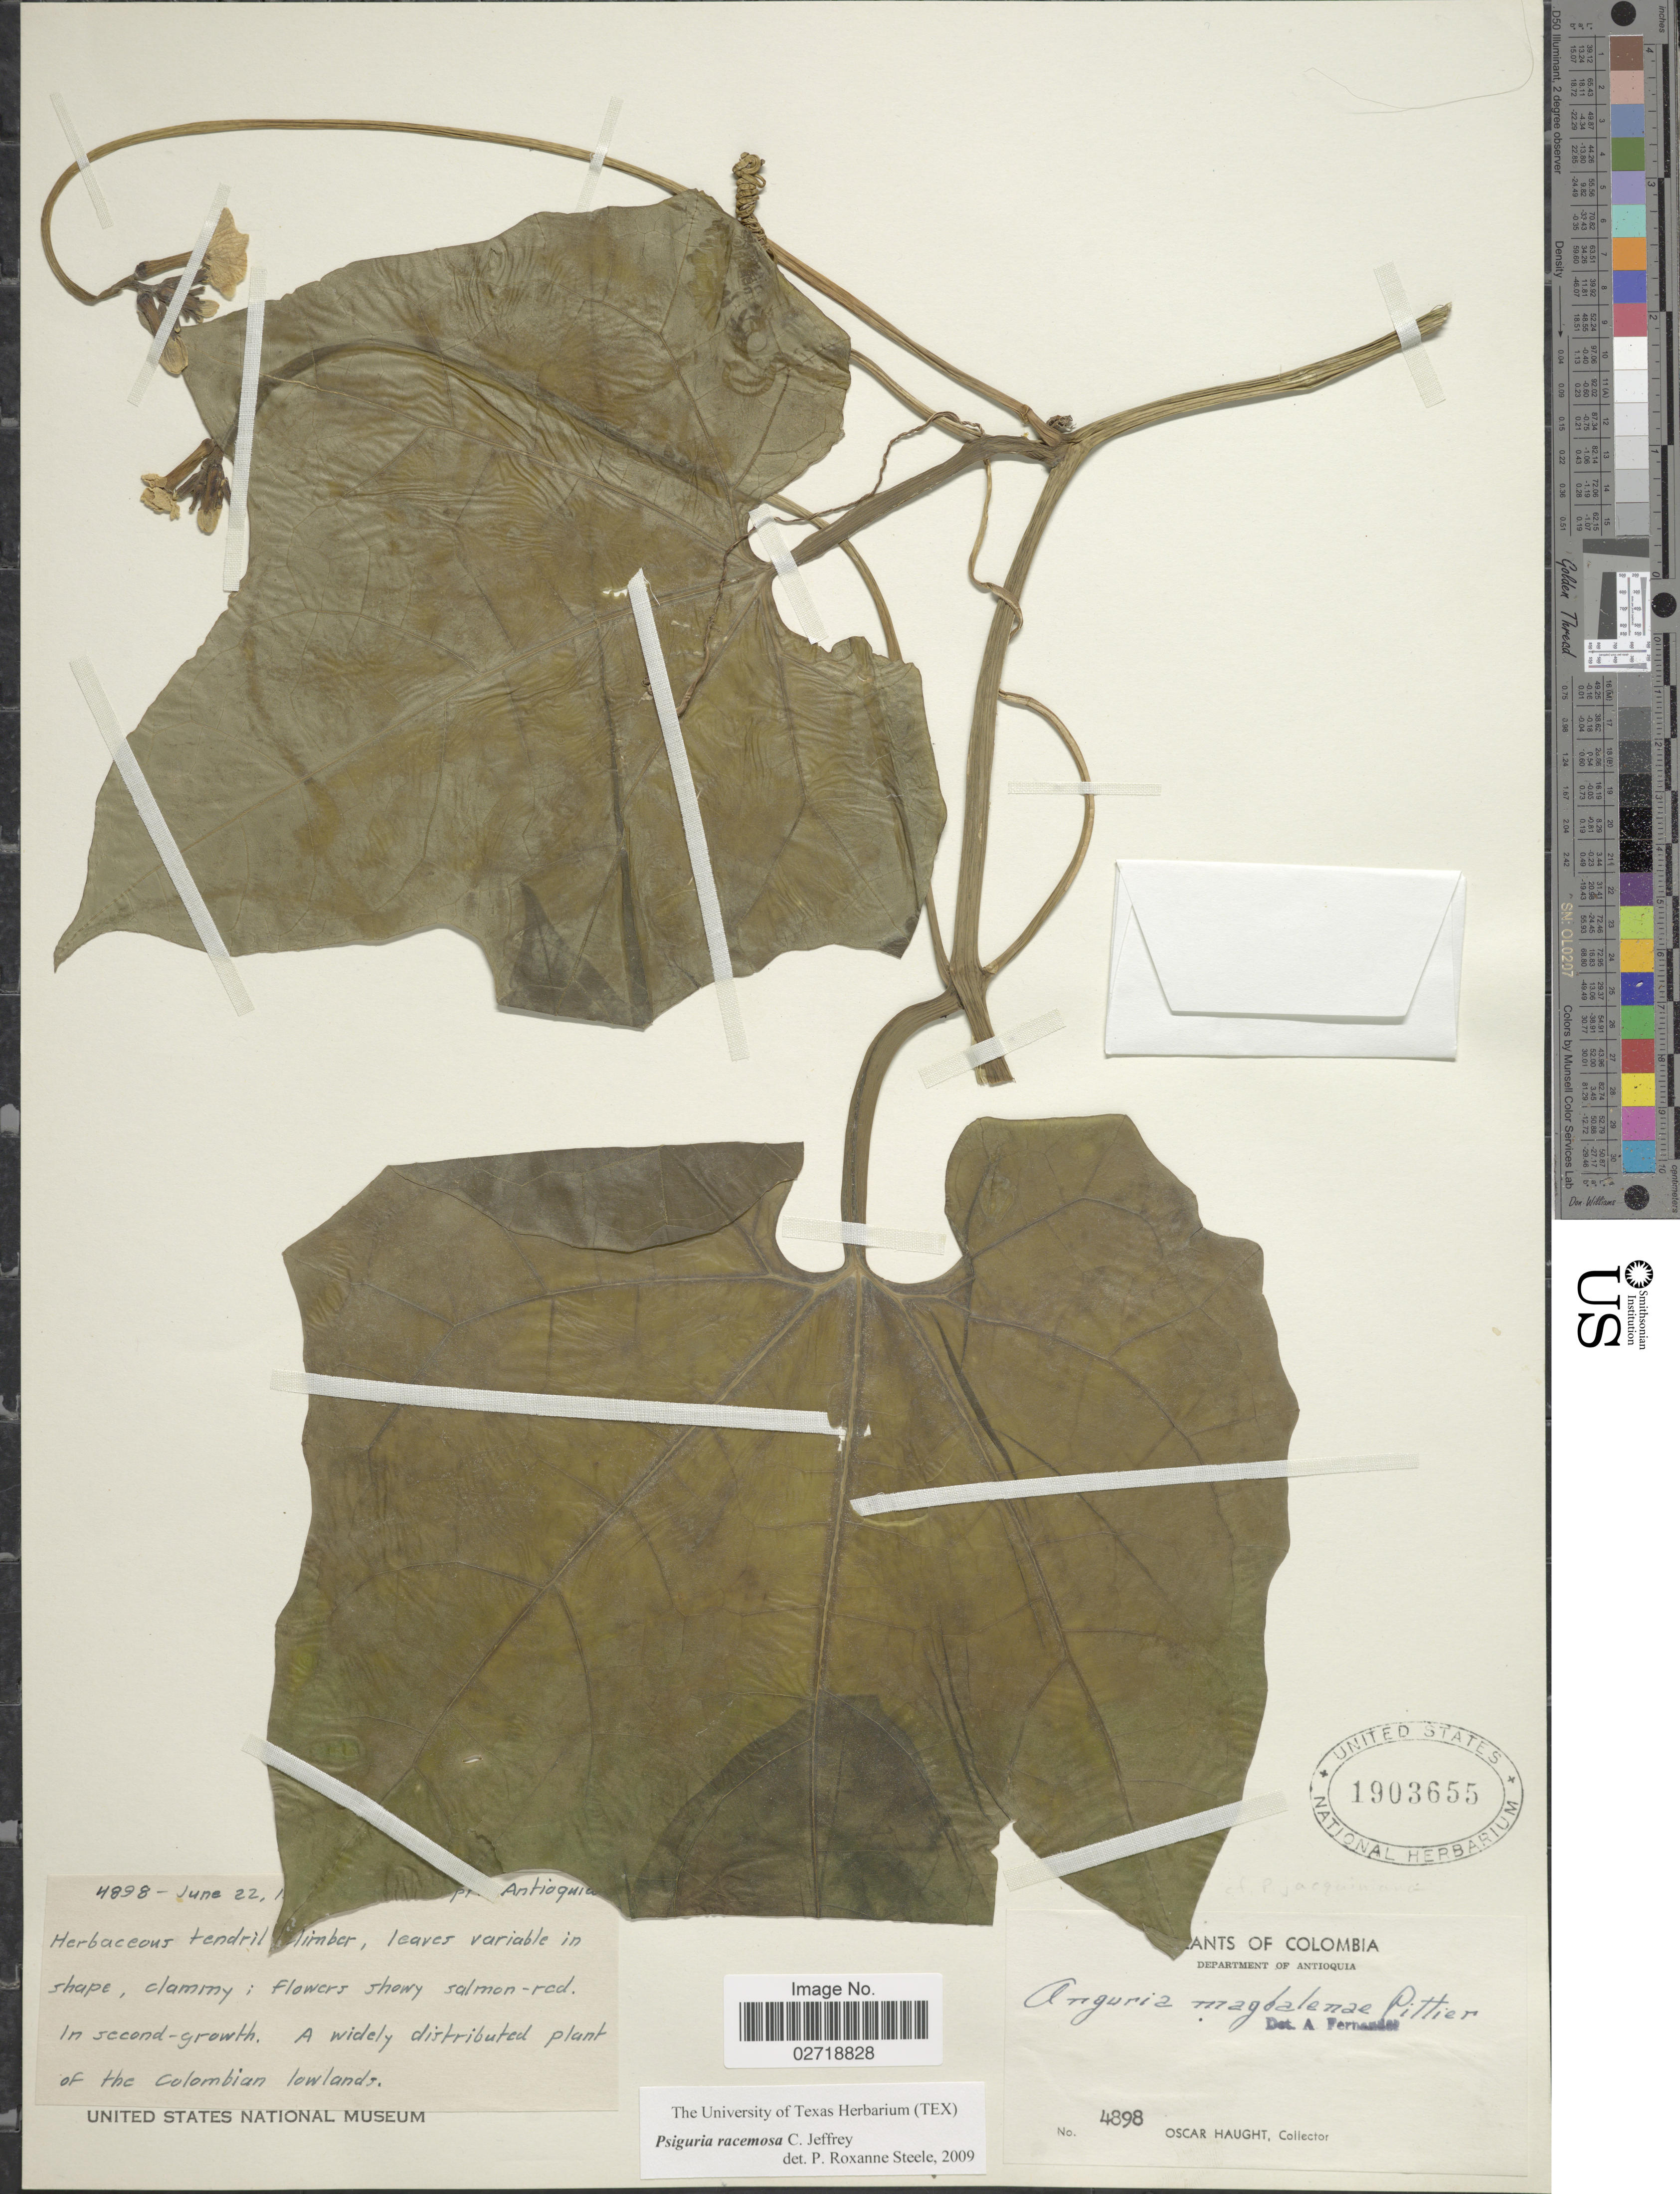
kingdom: Plantae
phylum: Tracheophyta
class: Magnoliopsida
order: Cucurbitales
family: Cucurbitaceae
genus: Psiguria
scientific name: Psiguria racemosa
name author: C. Jeffrey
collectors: O. Haught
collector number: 4898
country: Colombia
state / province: Antioquia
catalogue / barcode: US 1903655